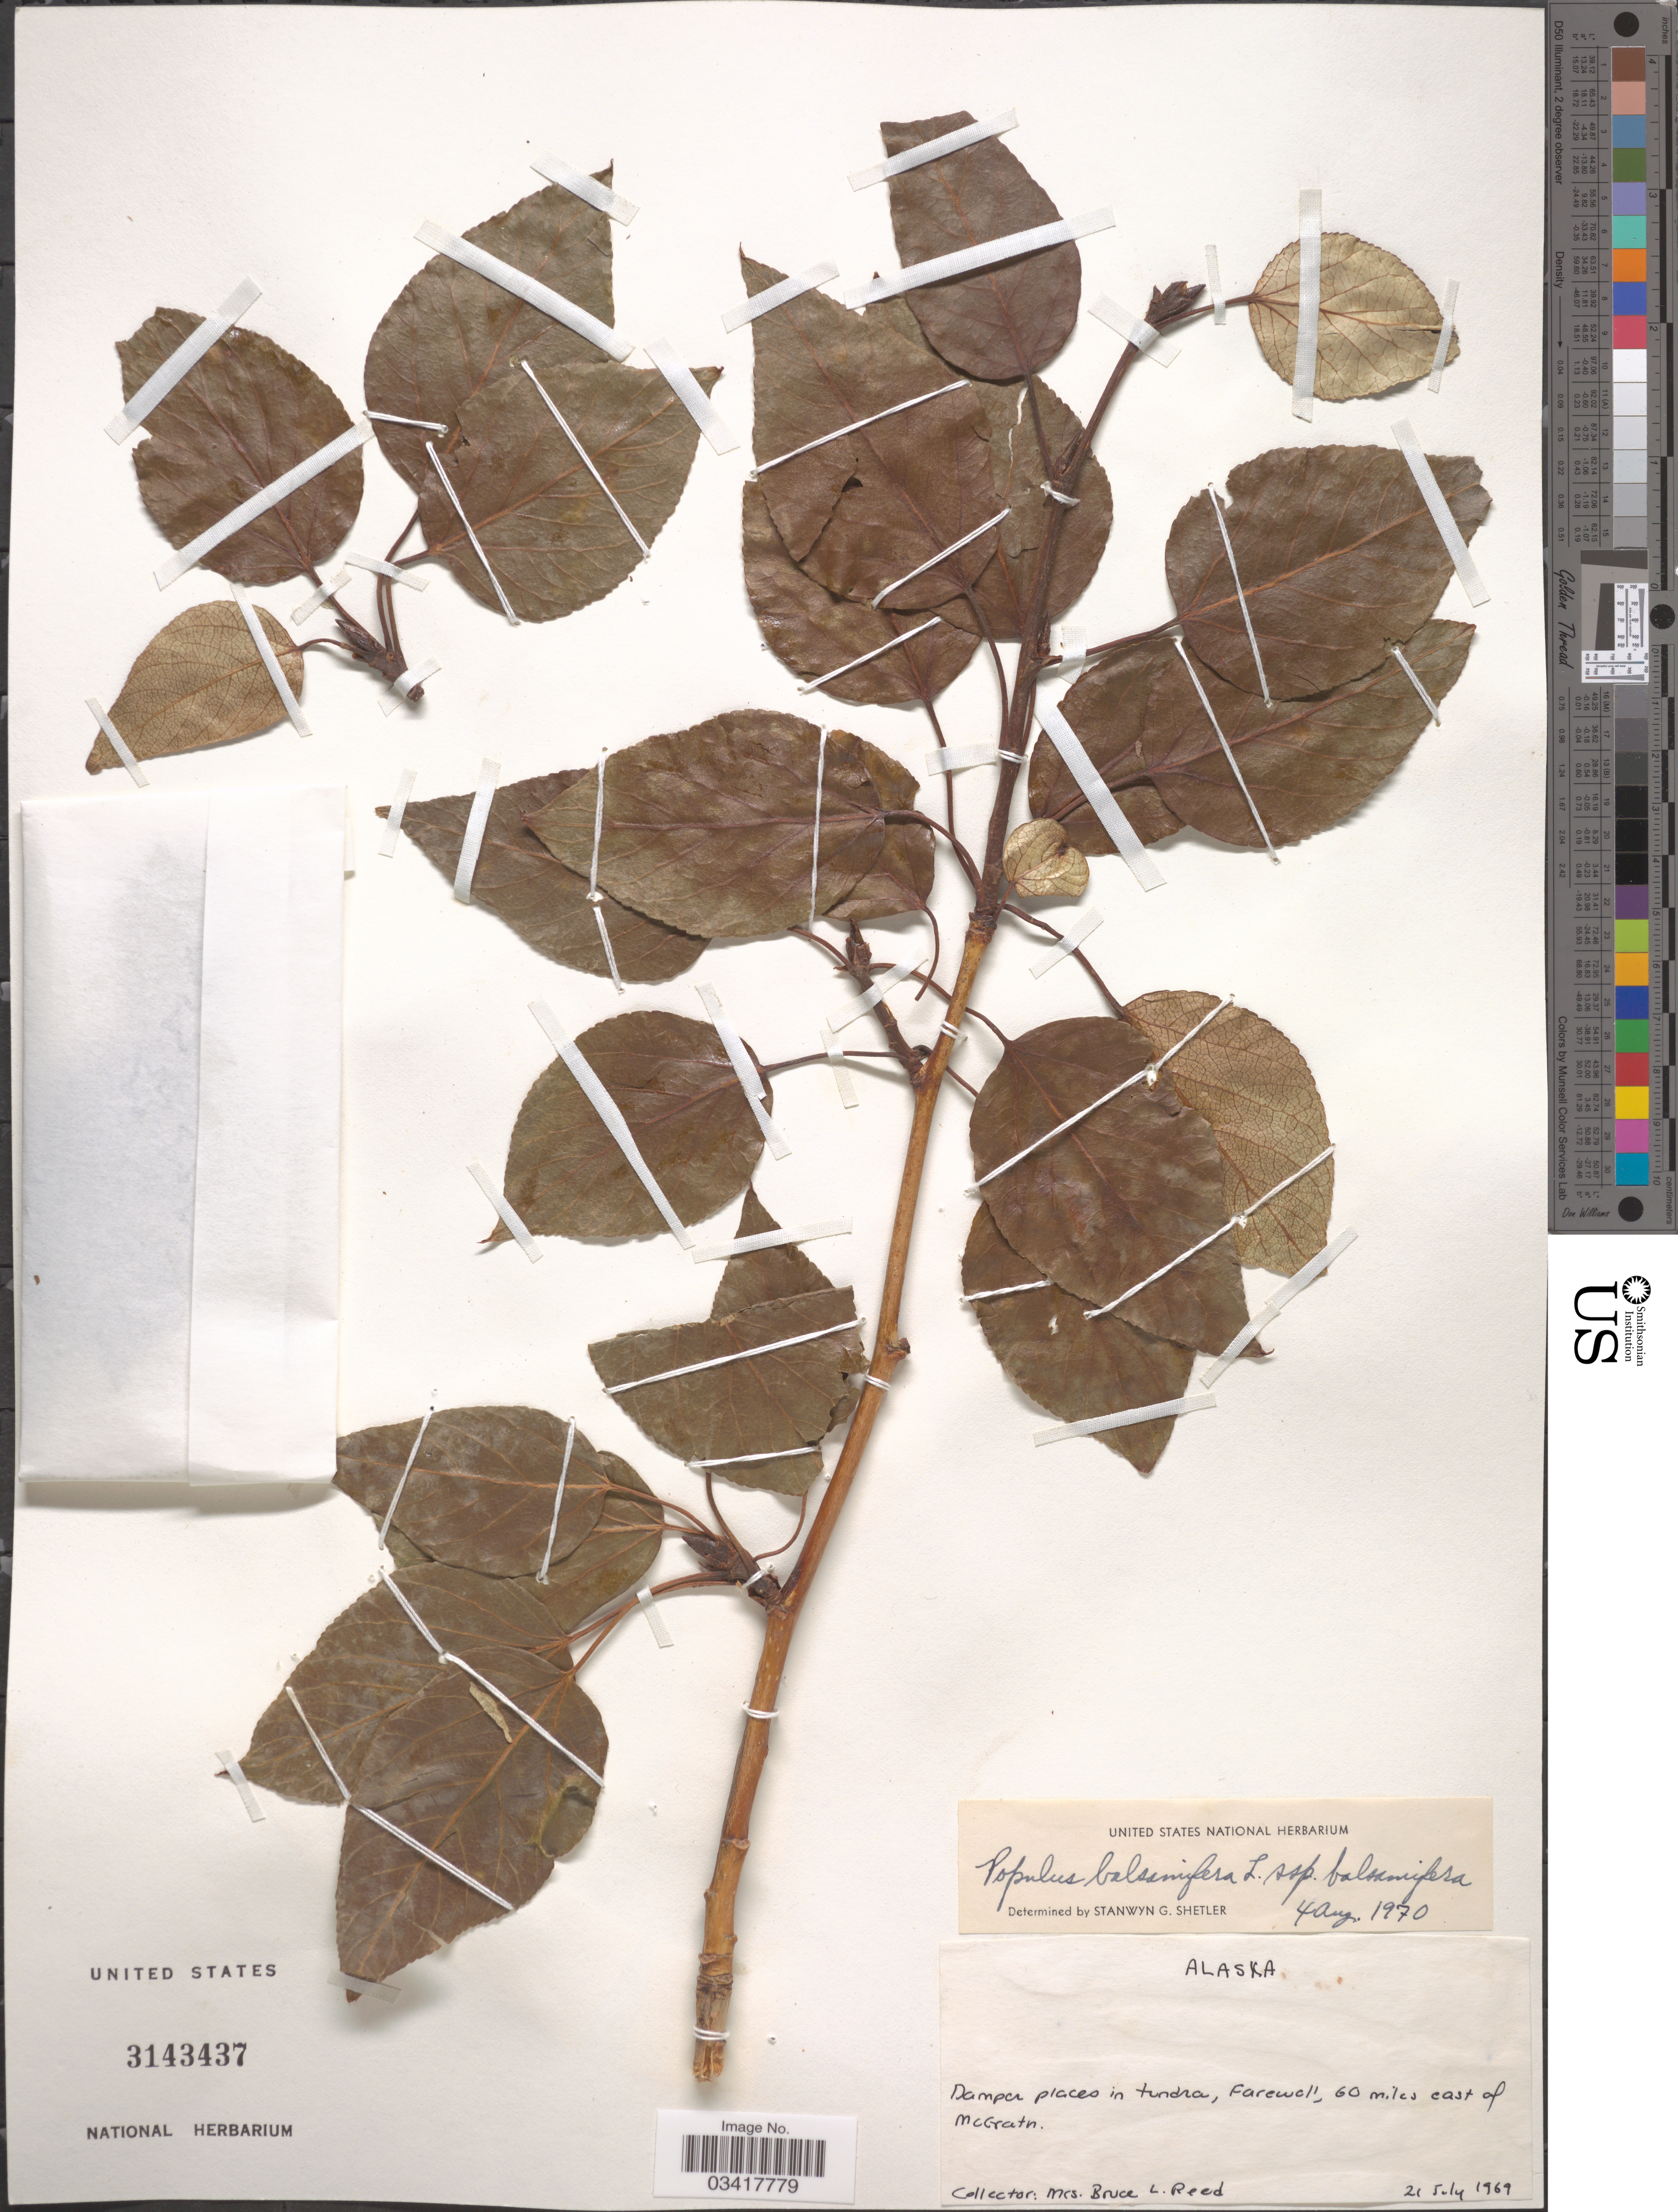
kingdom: Plantae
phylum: Tracheophyta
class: Magnoliopsida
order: Malpighiales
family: Salicaceae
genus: Populus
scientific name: Populus balsamifera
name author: L.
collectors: B. Reed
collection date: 1969-07-21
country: United States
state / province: Alaska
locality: Damper places in tundra, Farewell, 60 miles east of McGrath.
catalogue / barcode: US 3143437